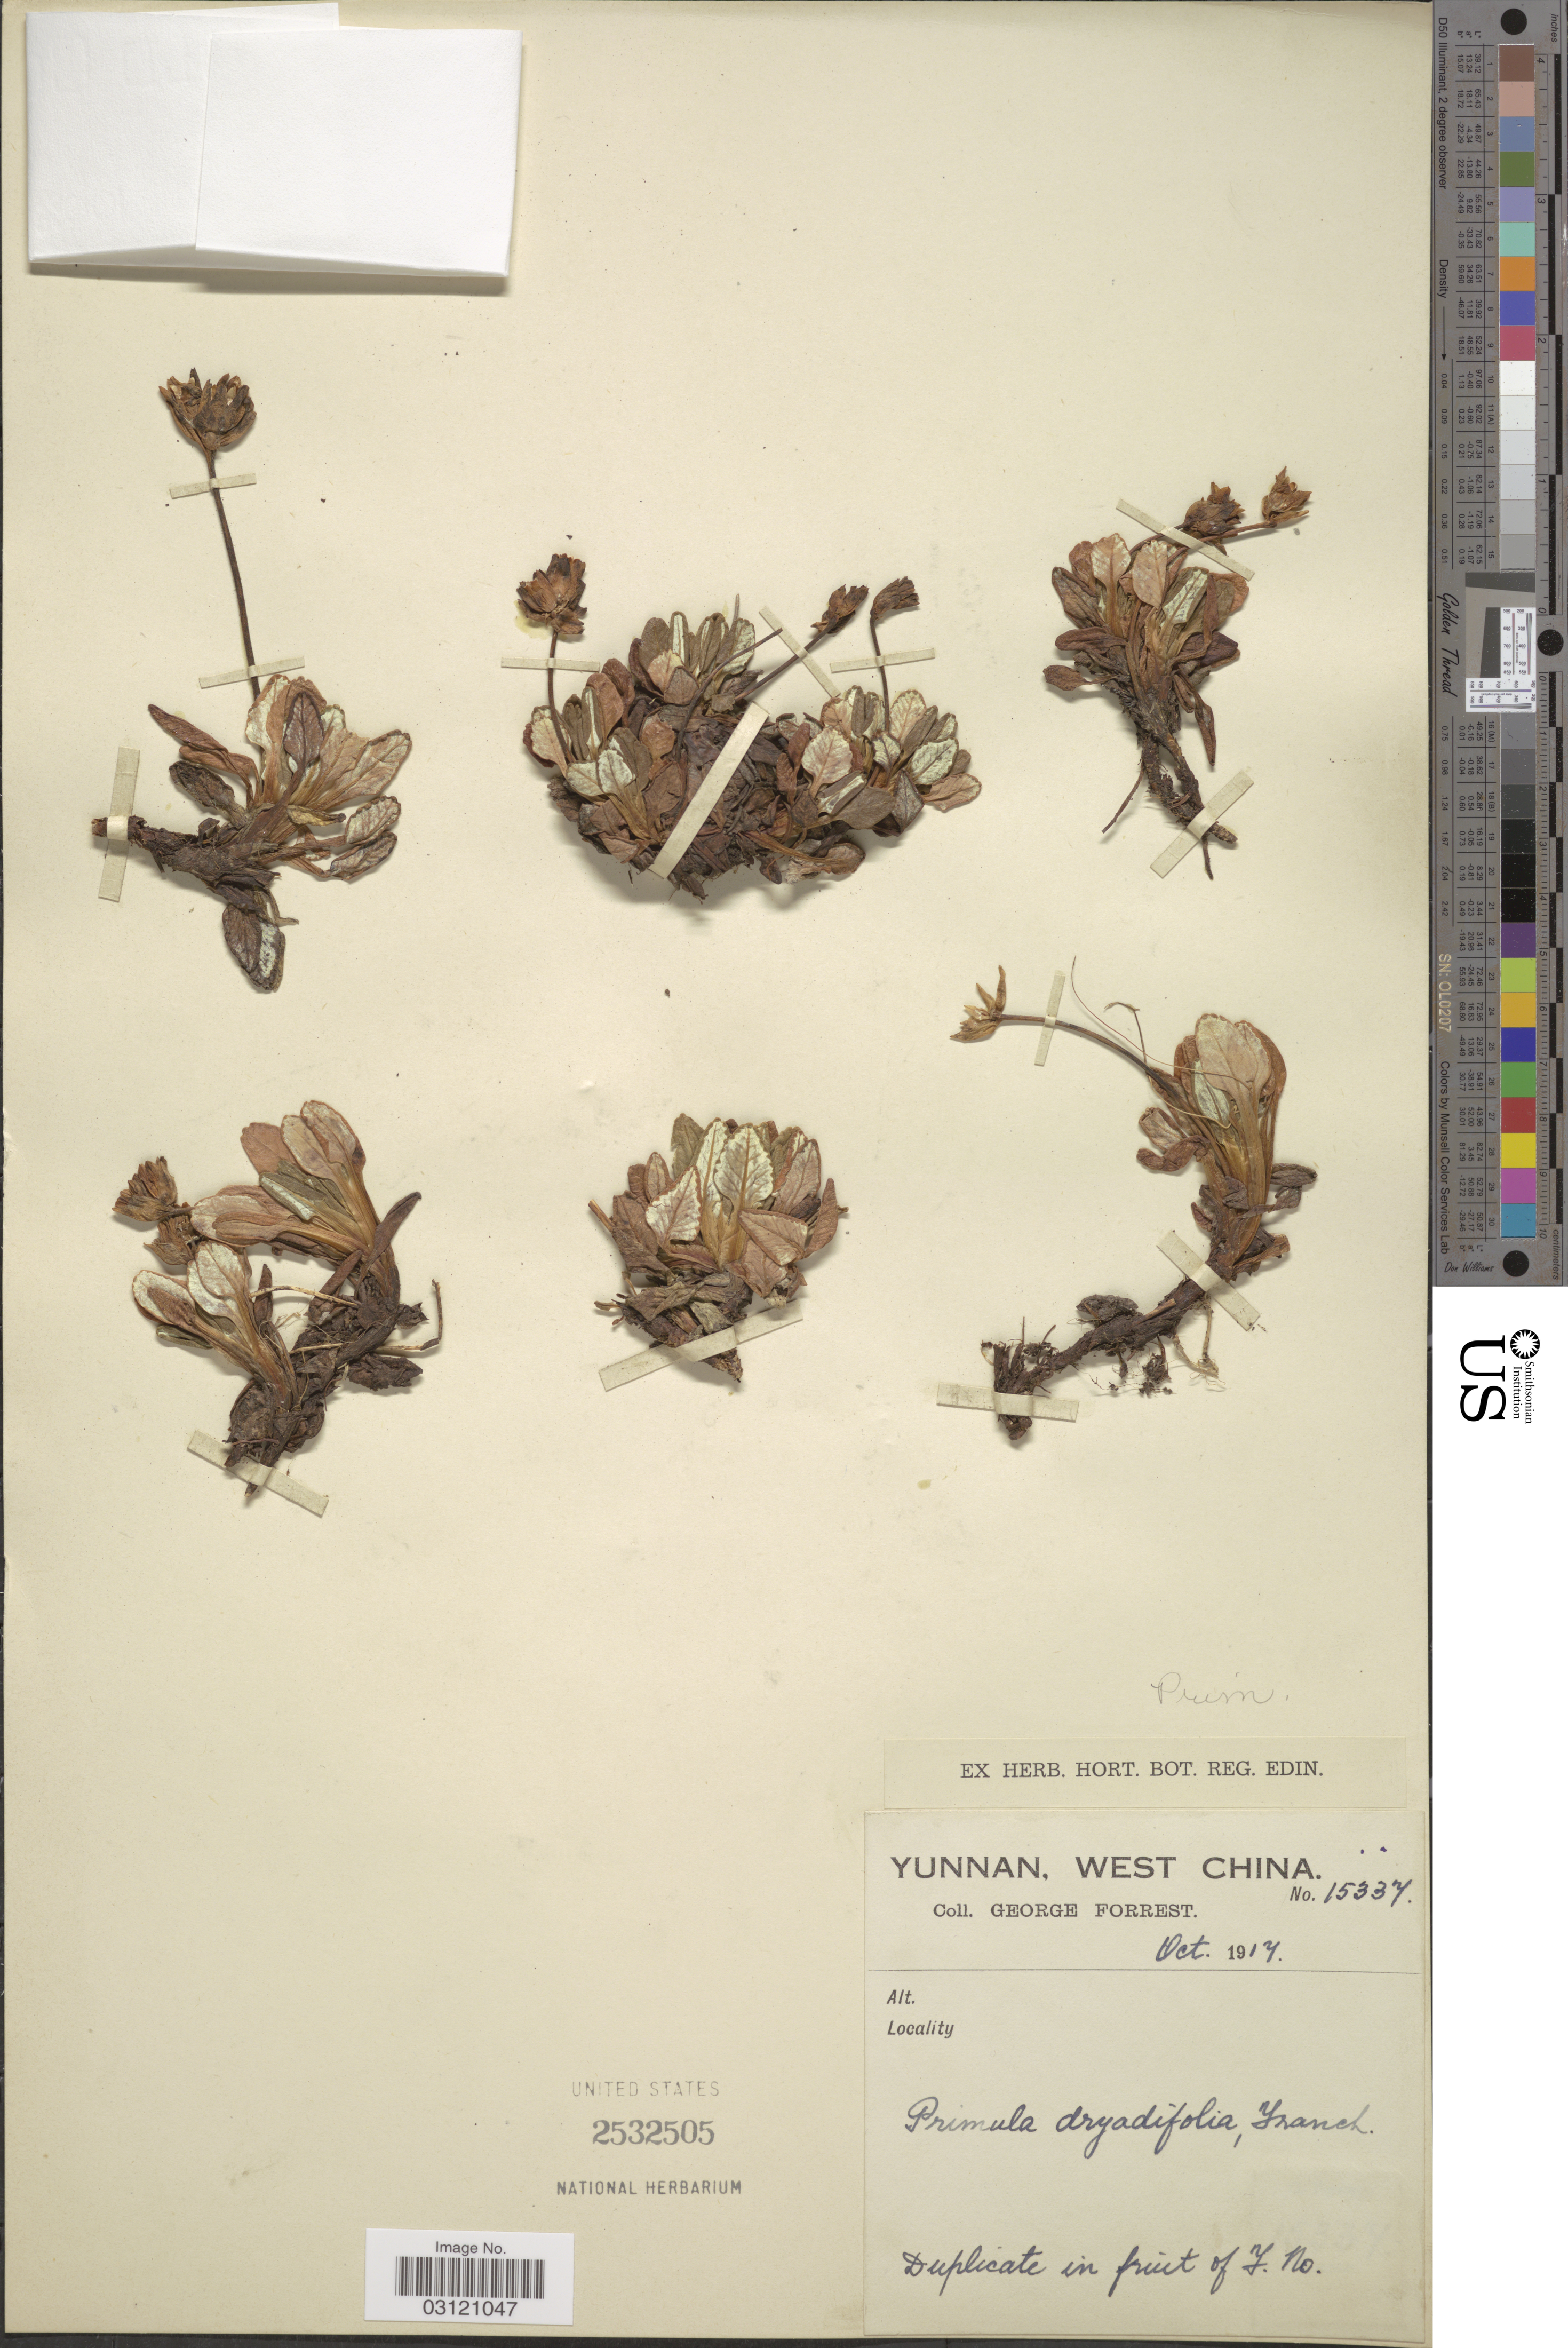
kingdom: Plantae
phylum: Tracheophyta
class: Magnoliopsida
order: Ericales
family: Primulaceae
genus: Primula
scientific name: Primula dryadifolia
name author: Franch.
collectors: G. Forrest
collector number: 15337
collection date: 1917-10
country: China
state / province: Yunnan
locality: West China.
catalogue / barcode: US 2532505